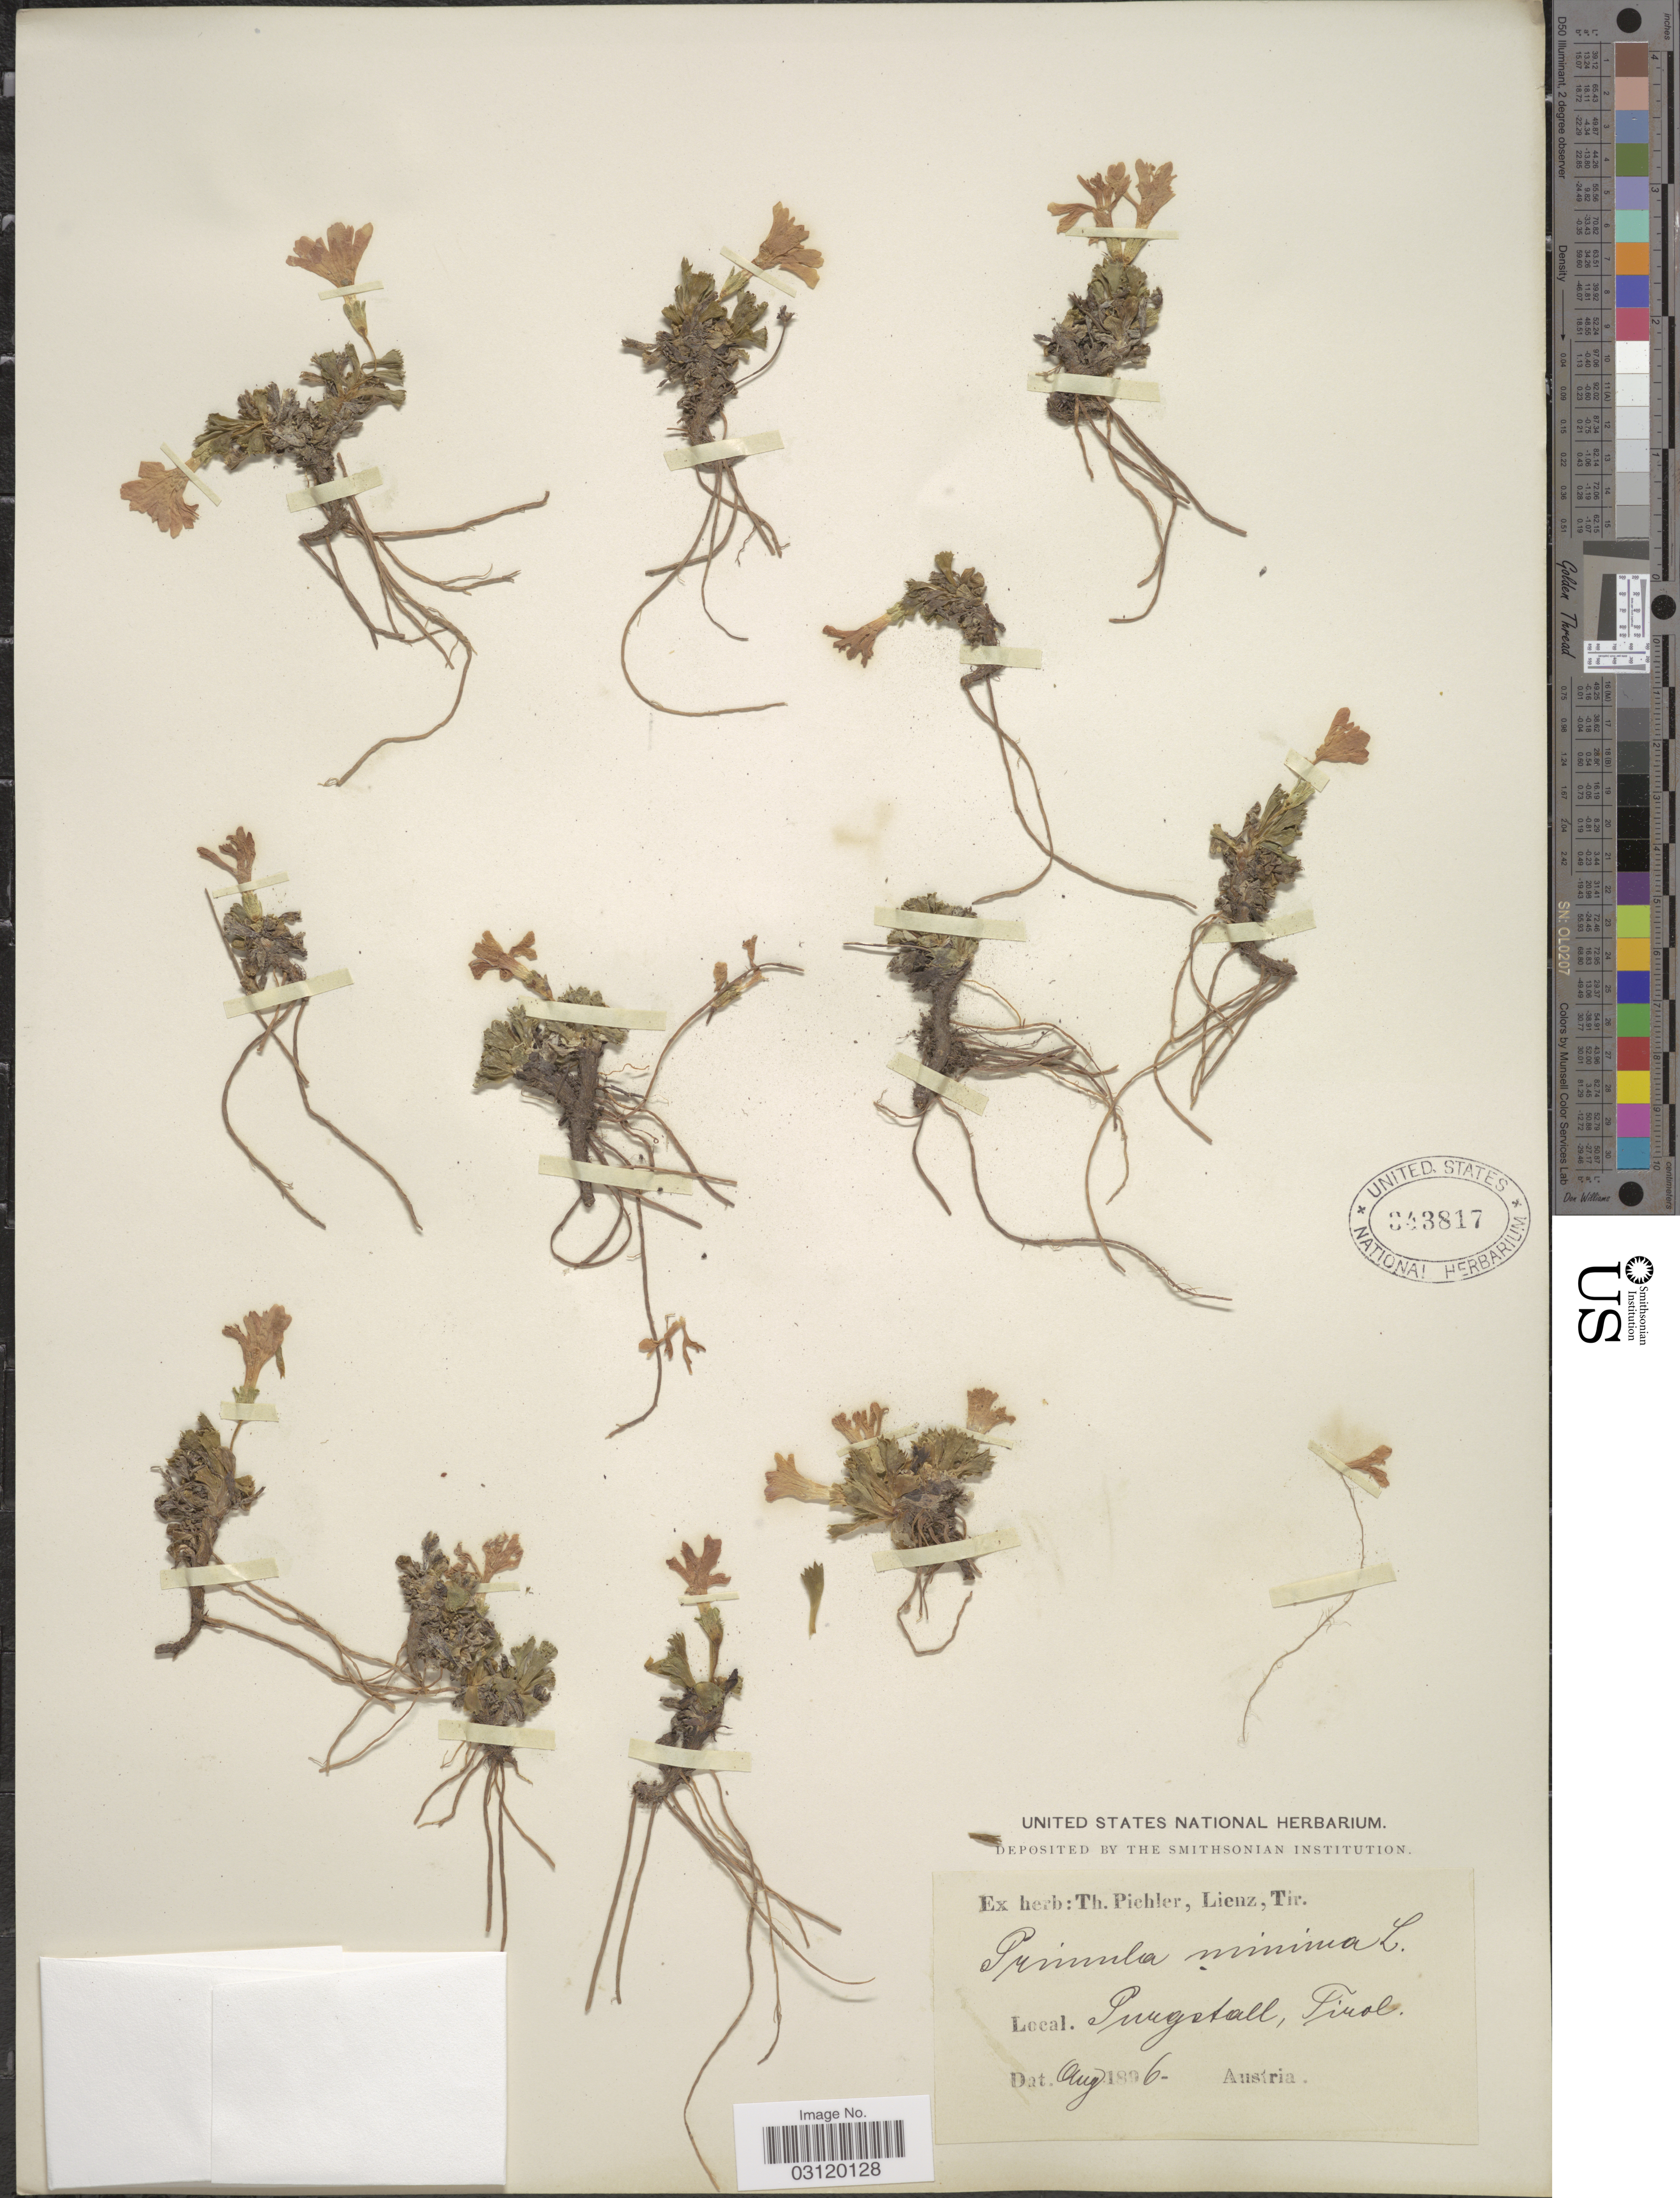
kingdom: Plantae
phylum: Tracheophyta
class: Magnoliopsida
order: Ericales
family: Primulaceae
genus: Primula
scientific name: Primula minima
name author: L.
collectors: T. Pichler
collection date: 1896-08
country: Austria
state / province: Tirol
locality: Purgstall.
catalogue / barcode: US 343817